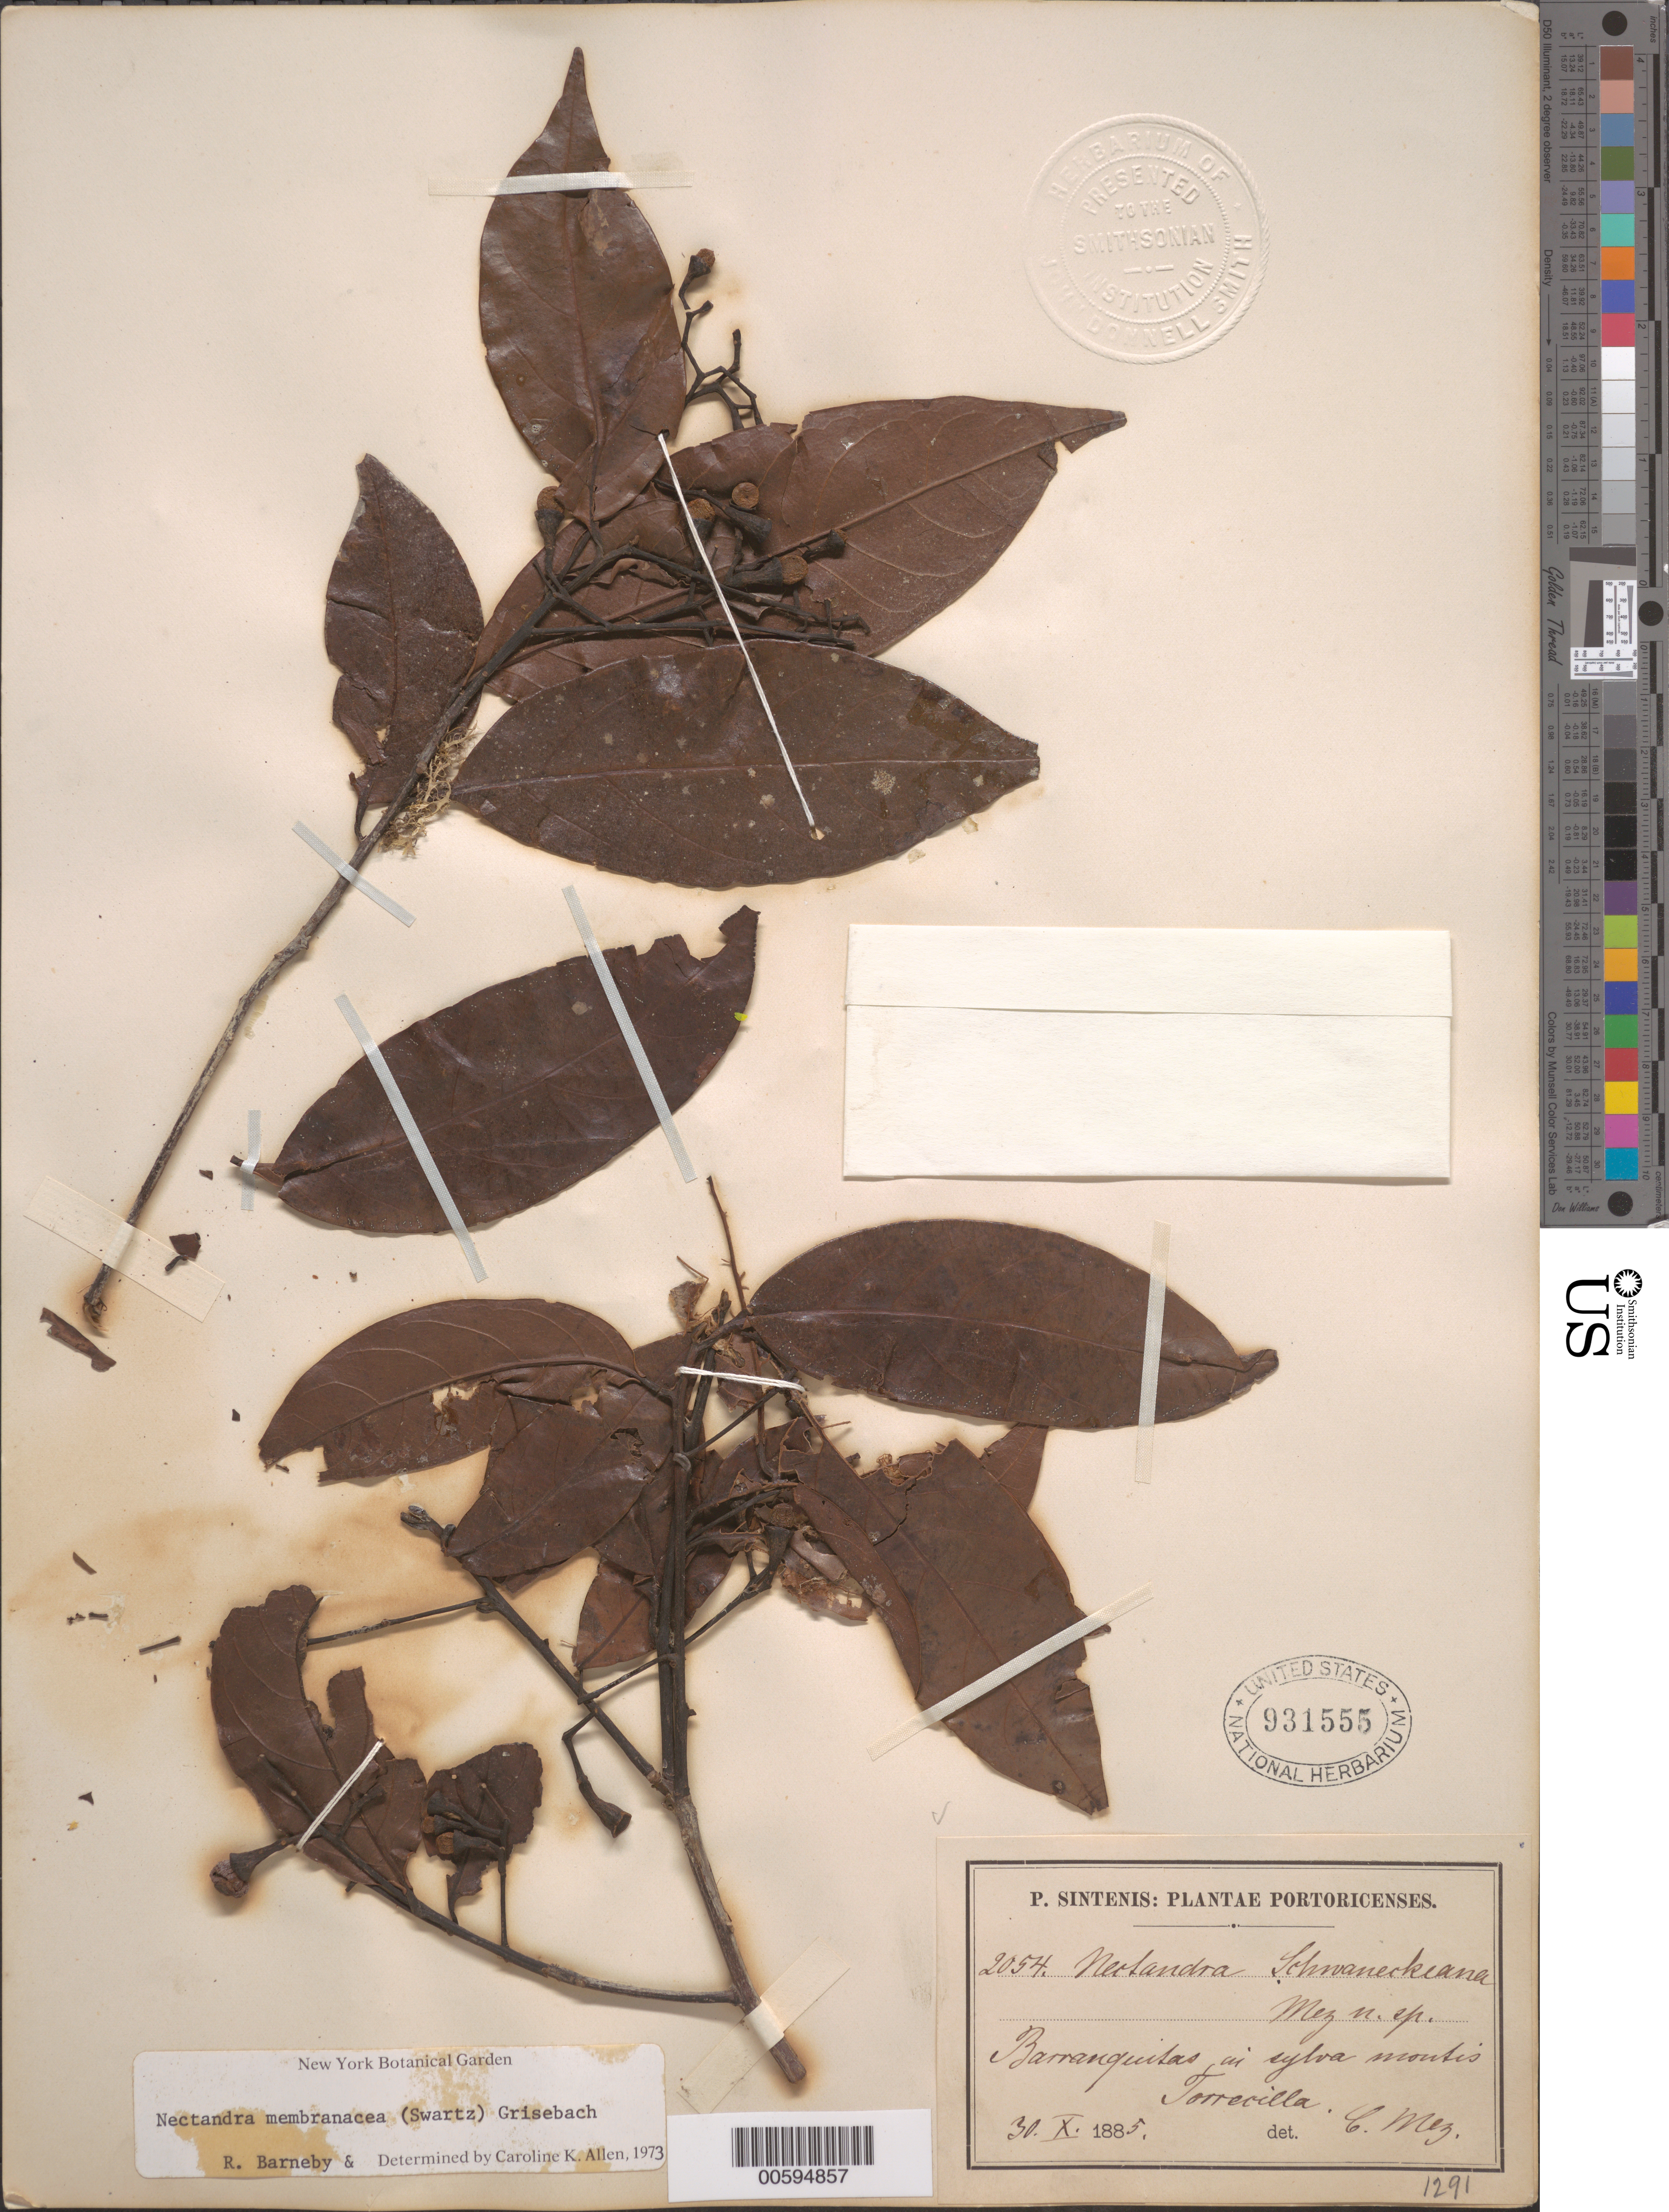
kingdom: Plantae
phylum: Tracheophyta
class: Magnoliopsida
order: Laurales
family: Lauraceae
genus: Nectandra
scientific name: Nectandra membranacea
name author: (Sw.) Griseb.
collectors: P. Sintenis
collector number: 2054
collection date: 1885-10-30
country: Puerto Rico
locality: Barranquitas in sylva montis Torrecilla.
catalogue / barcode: US 931555